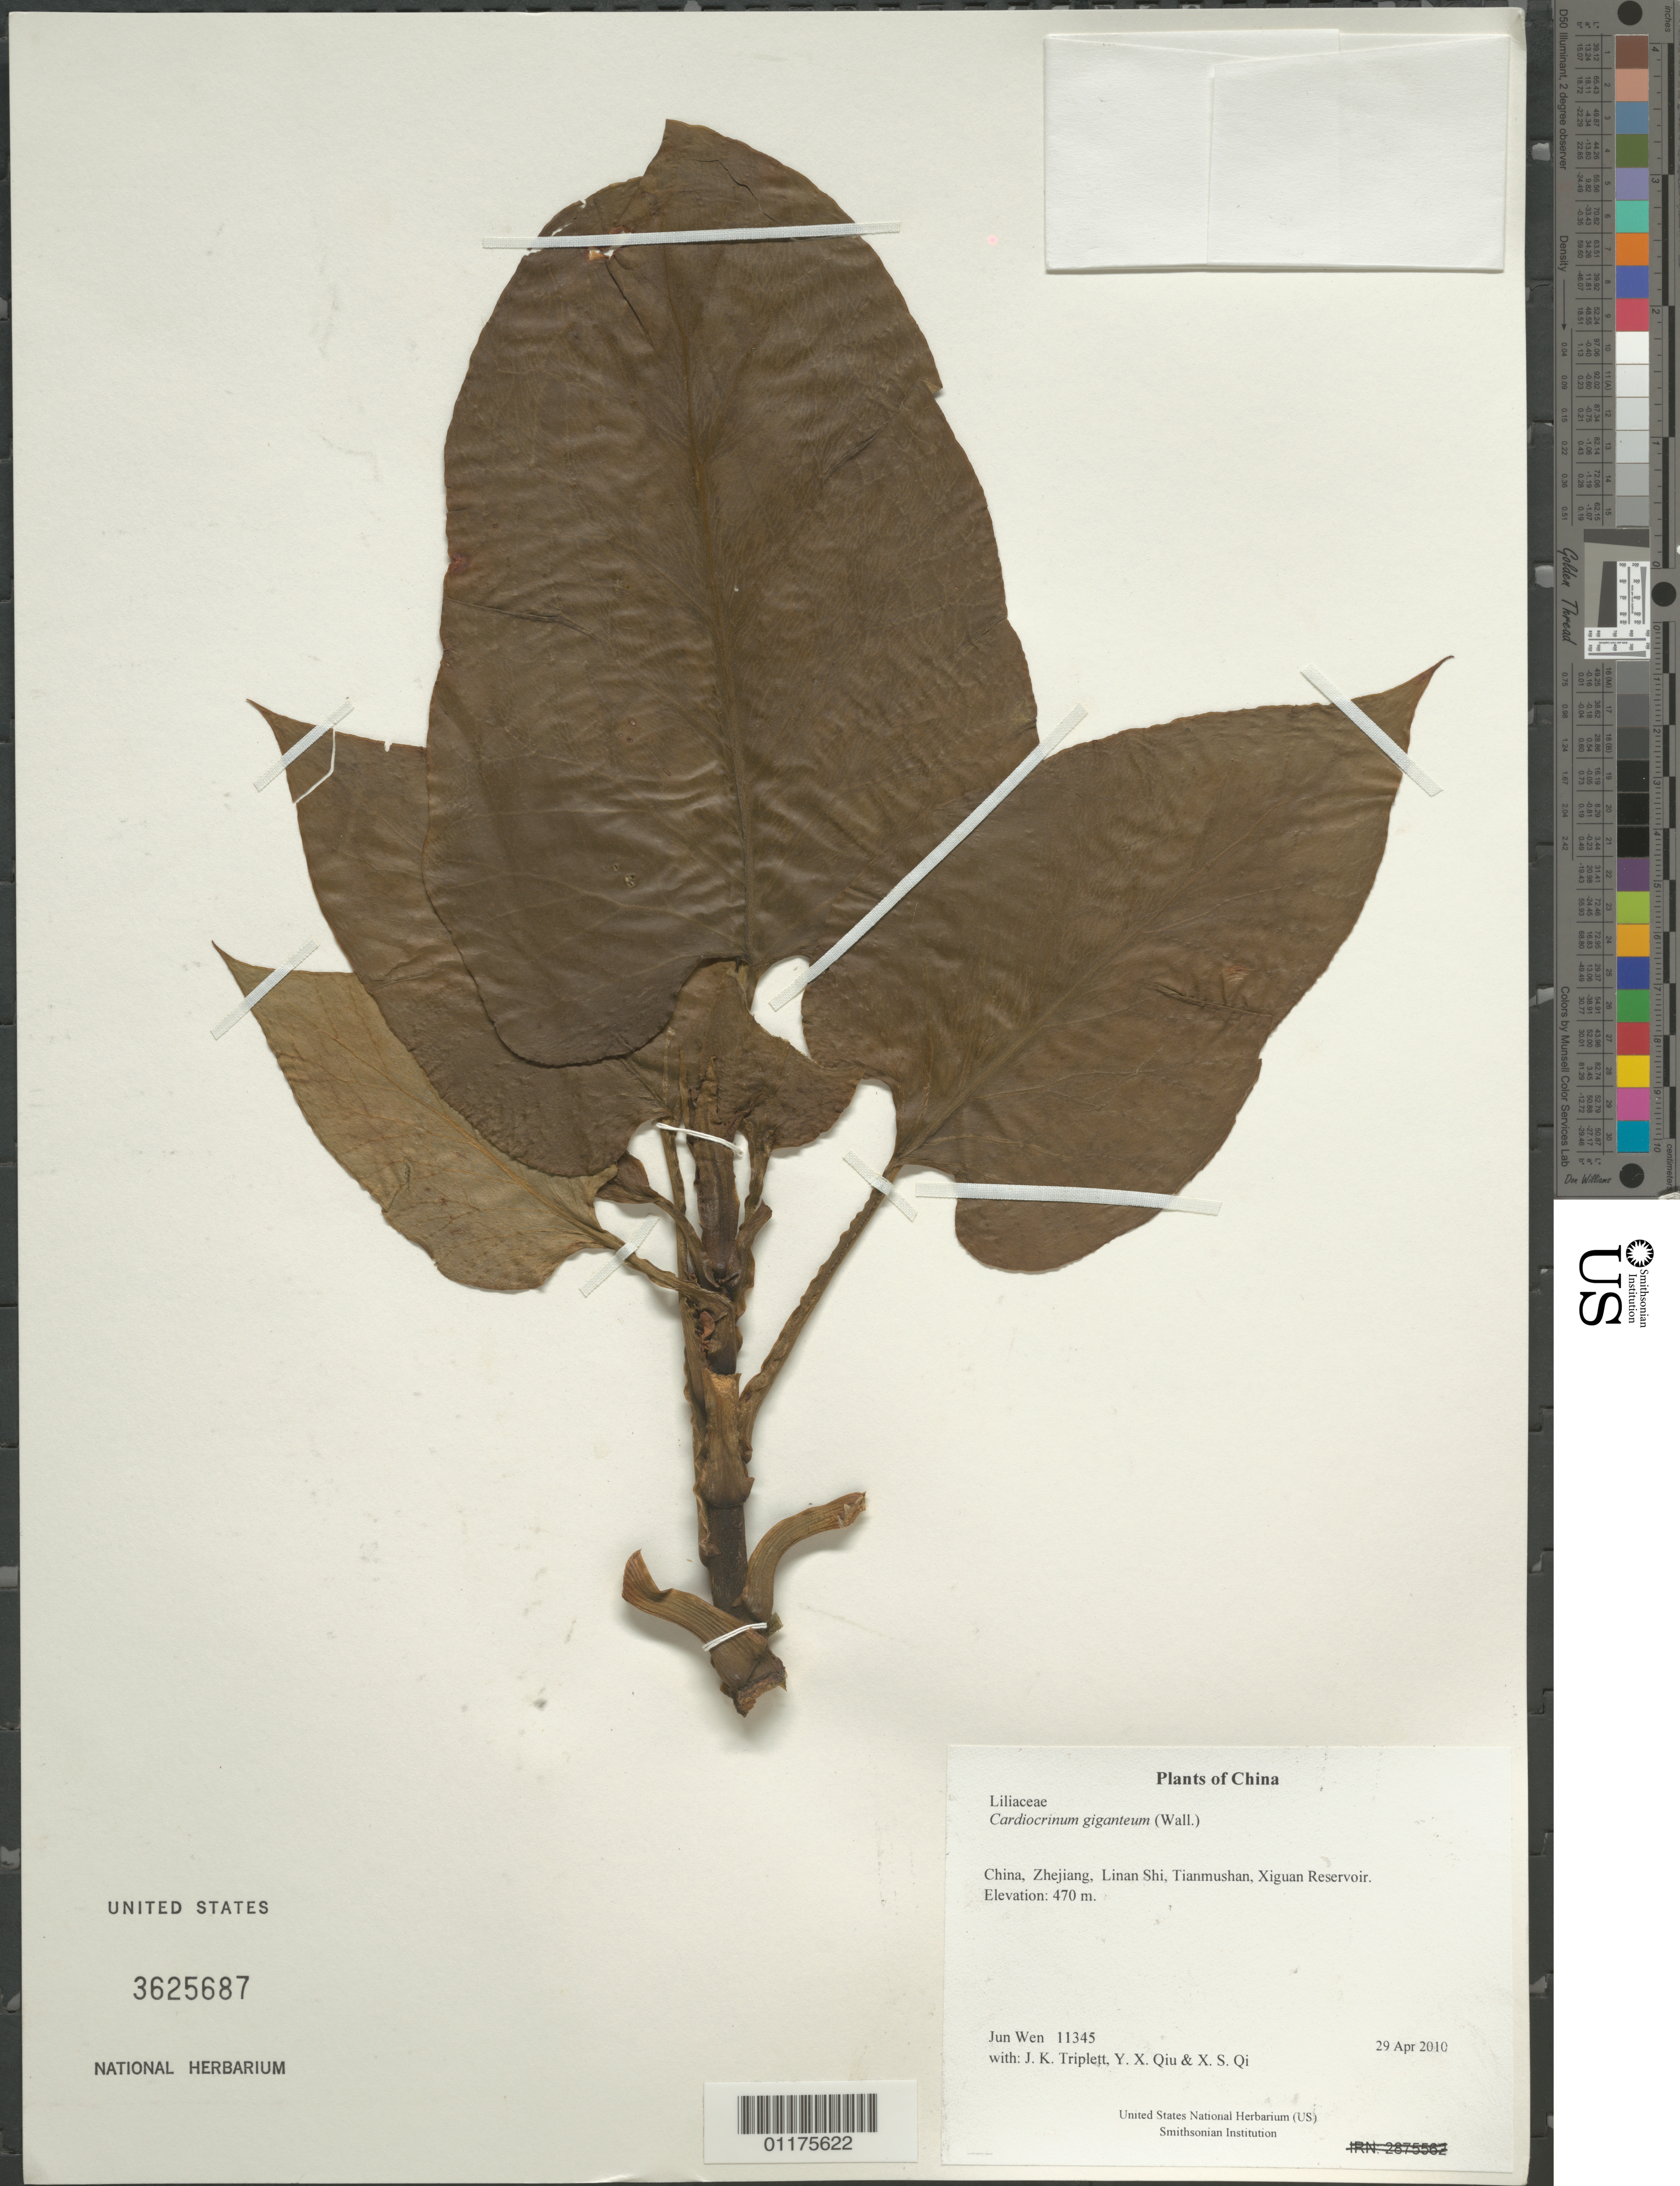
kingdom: Plantae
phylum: Tracheophyta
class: Liliopsida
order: Liliales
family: Liliaceae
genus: Cardiocrinum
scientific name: Cardiocrinum giganteum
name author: (Wall.) Makino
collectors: J. Wen, J. K. Triplett, Y. X. Qiu & X. S. Qi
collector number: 11345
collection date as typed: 29 Apr 2010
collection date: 2010-04-29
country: China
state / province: Zhejiang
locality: Linan Shi, Tianmushan, Xiguan Reservoir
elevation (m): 470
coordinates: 30 20.754 N, 119 27.127 E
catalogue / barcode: US 3625687